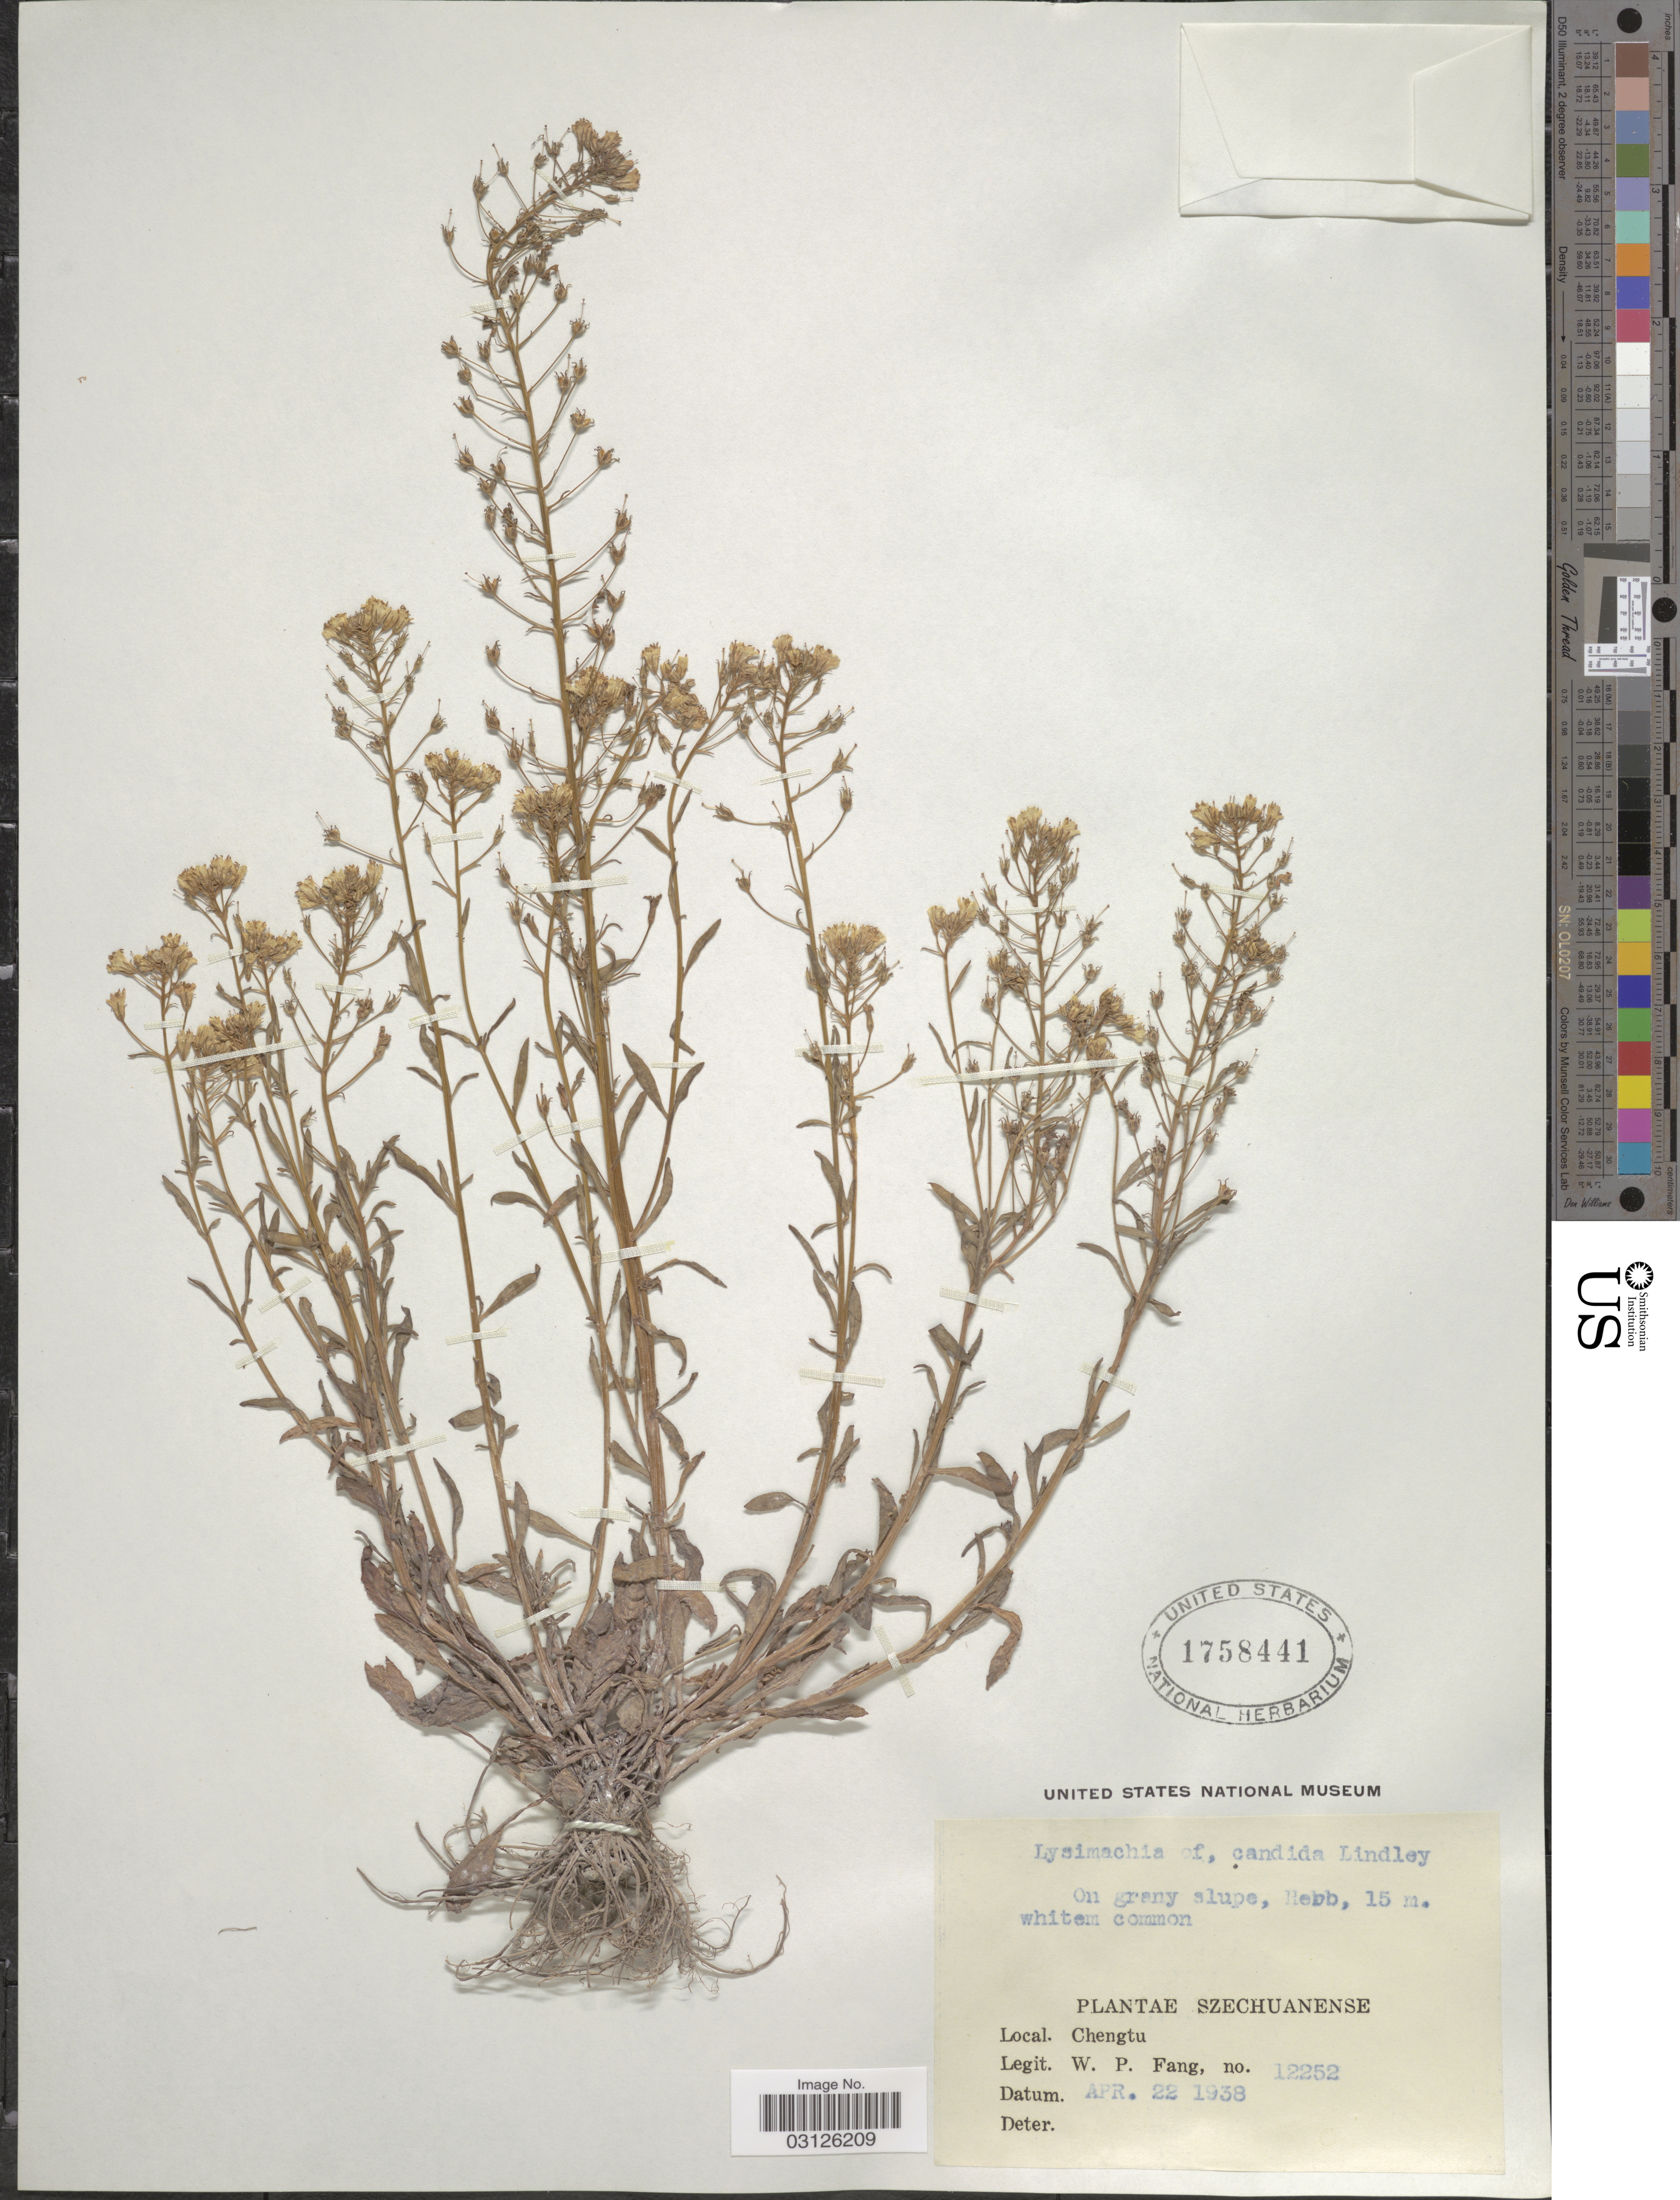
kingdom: Plantae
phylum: Tracheophyta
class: Magnoliopsida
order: Ericales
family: Primulaceae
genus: Lysimachia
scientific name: Lysimachia candida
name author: Lindl.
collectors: W. P. Fang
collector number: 12252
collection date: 1938-04-22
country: China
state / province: Sichuan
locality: Szechuanense. Chengtu.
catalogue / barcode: US 1758441